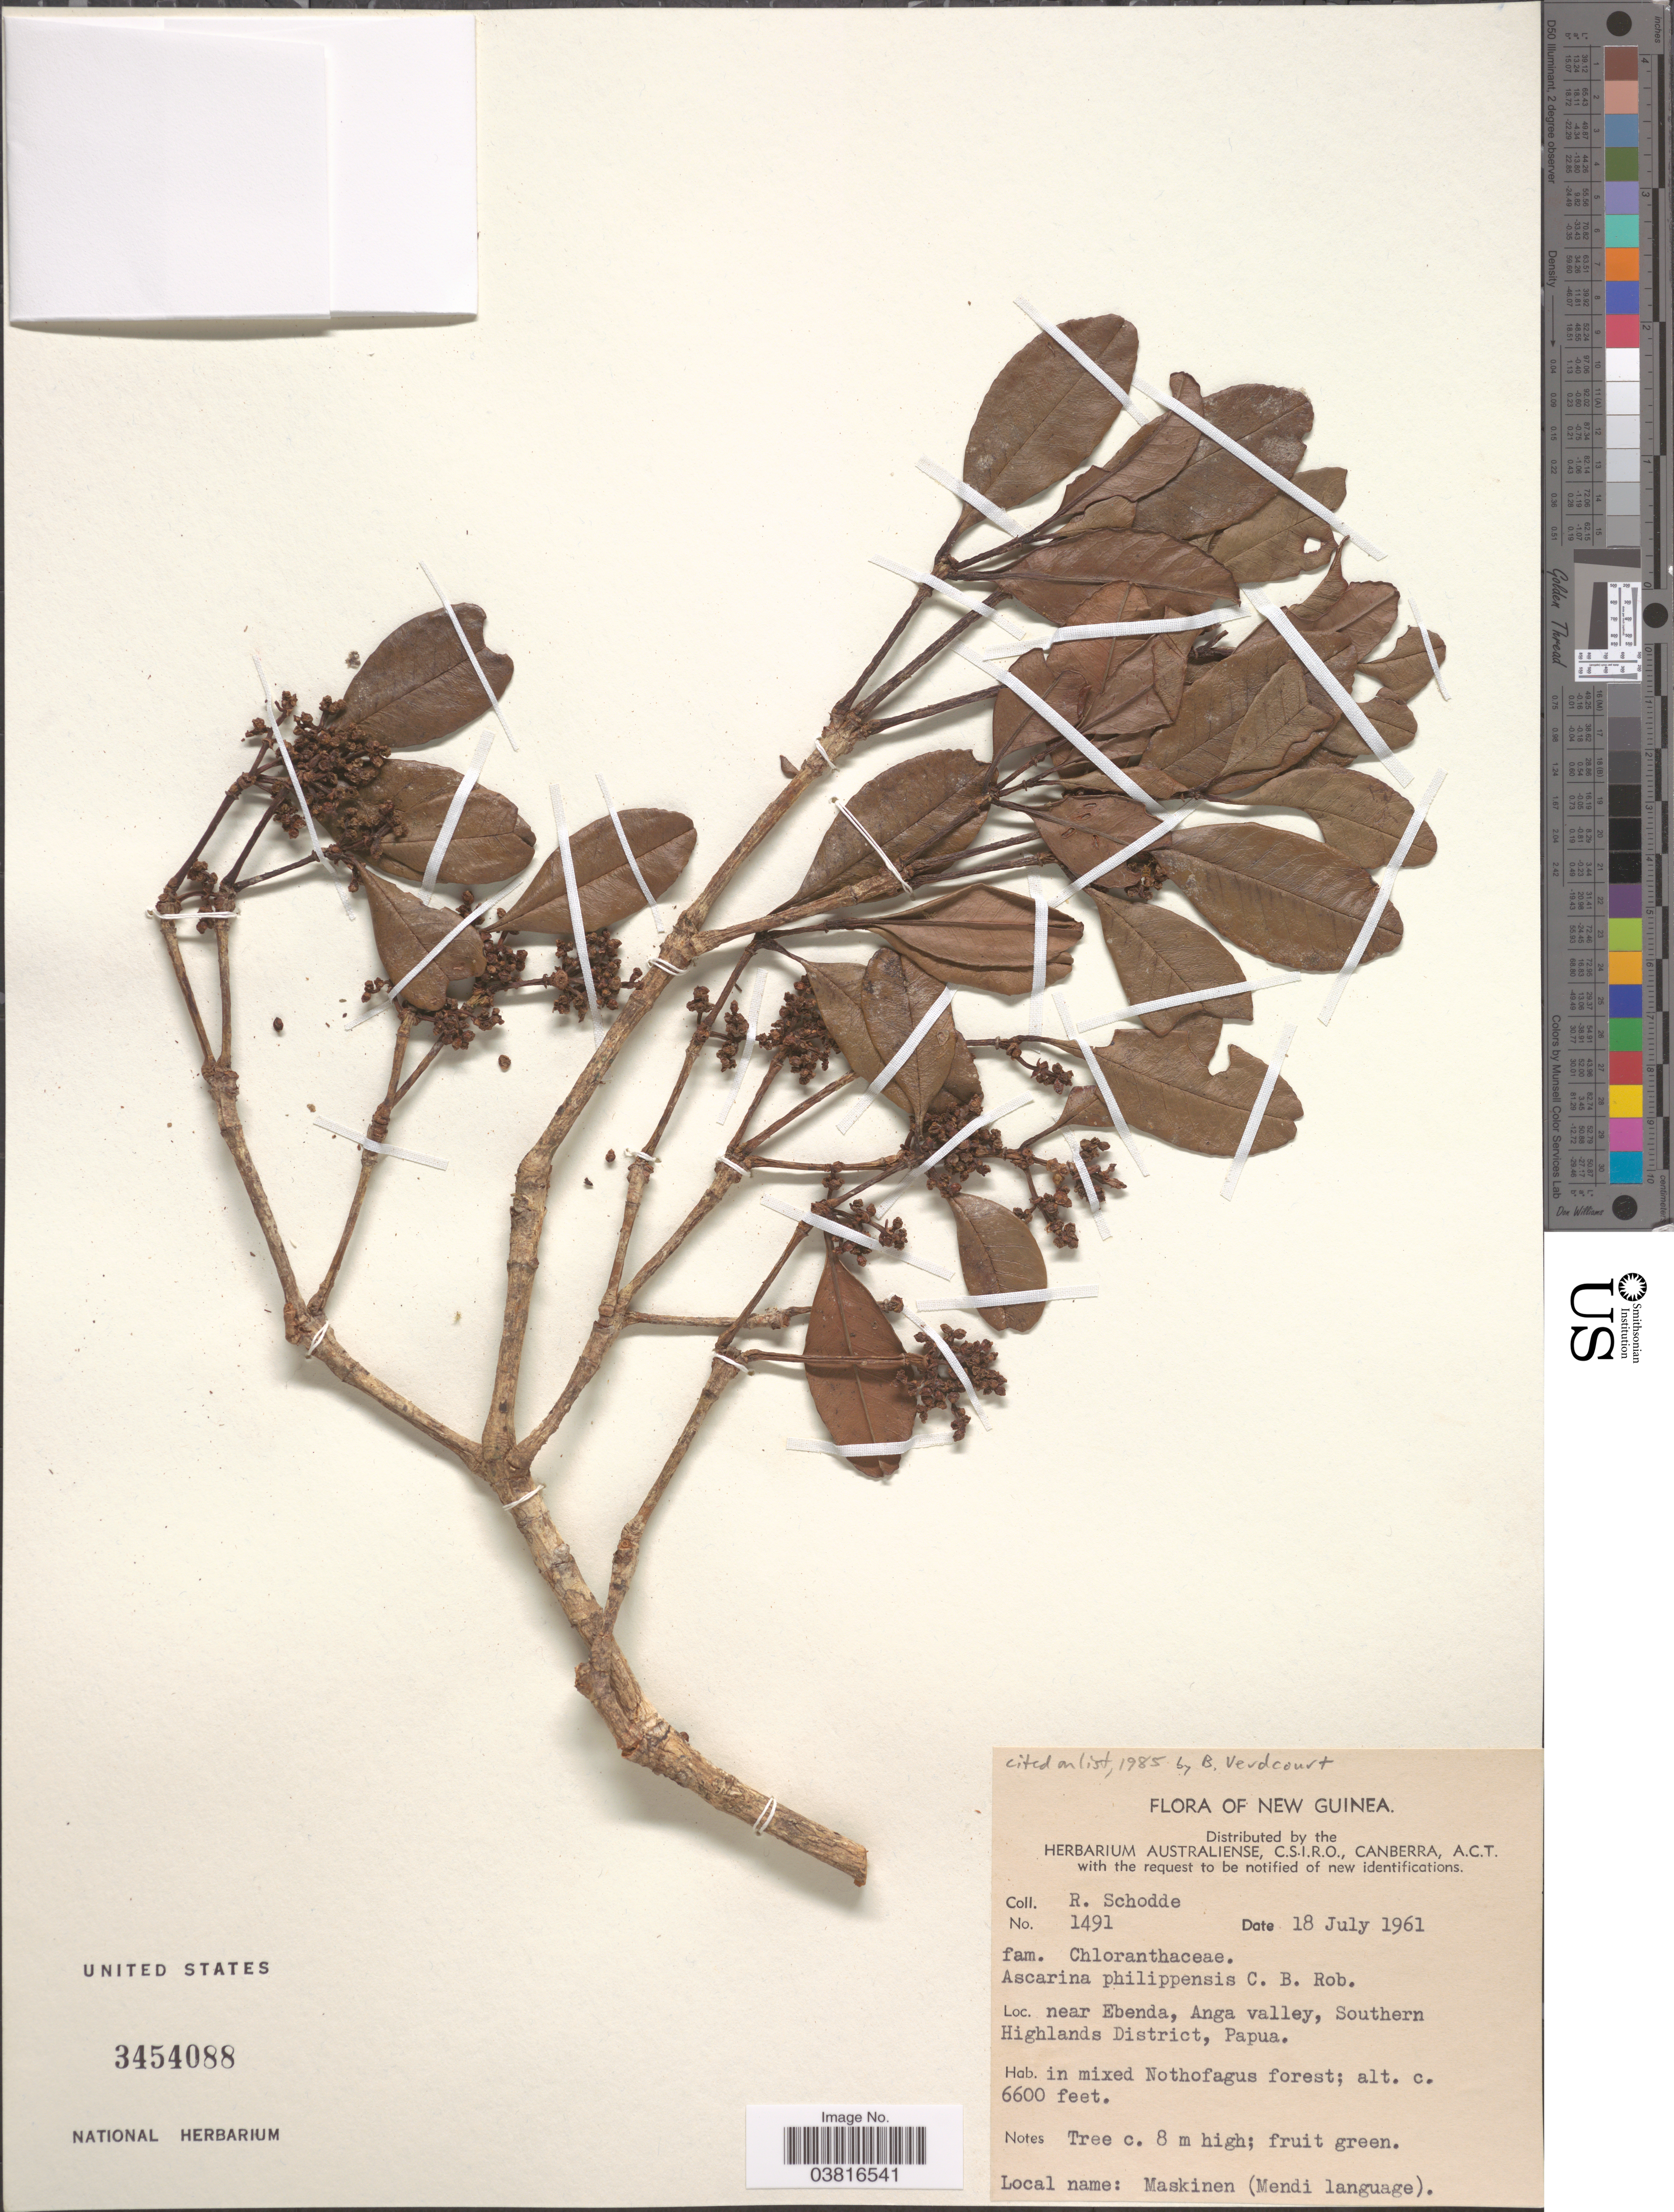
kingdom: Plantae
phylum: Tracheophyta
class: Magnoliopsida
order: Chloranthales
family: Chloranthaceae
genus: Ascarina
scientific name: Ascarina philippinensis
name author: C.B. Rob.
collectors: R. Schodde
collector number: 1491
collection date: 1961-07-18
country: Papua New Guinea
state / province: Southern Highlands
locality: New Guinea. Near Ebenda, Anga valley, Southern Highlands District, Papua.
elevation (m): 2012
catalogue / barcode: US 3454088